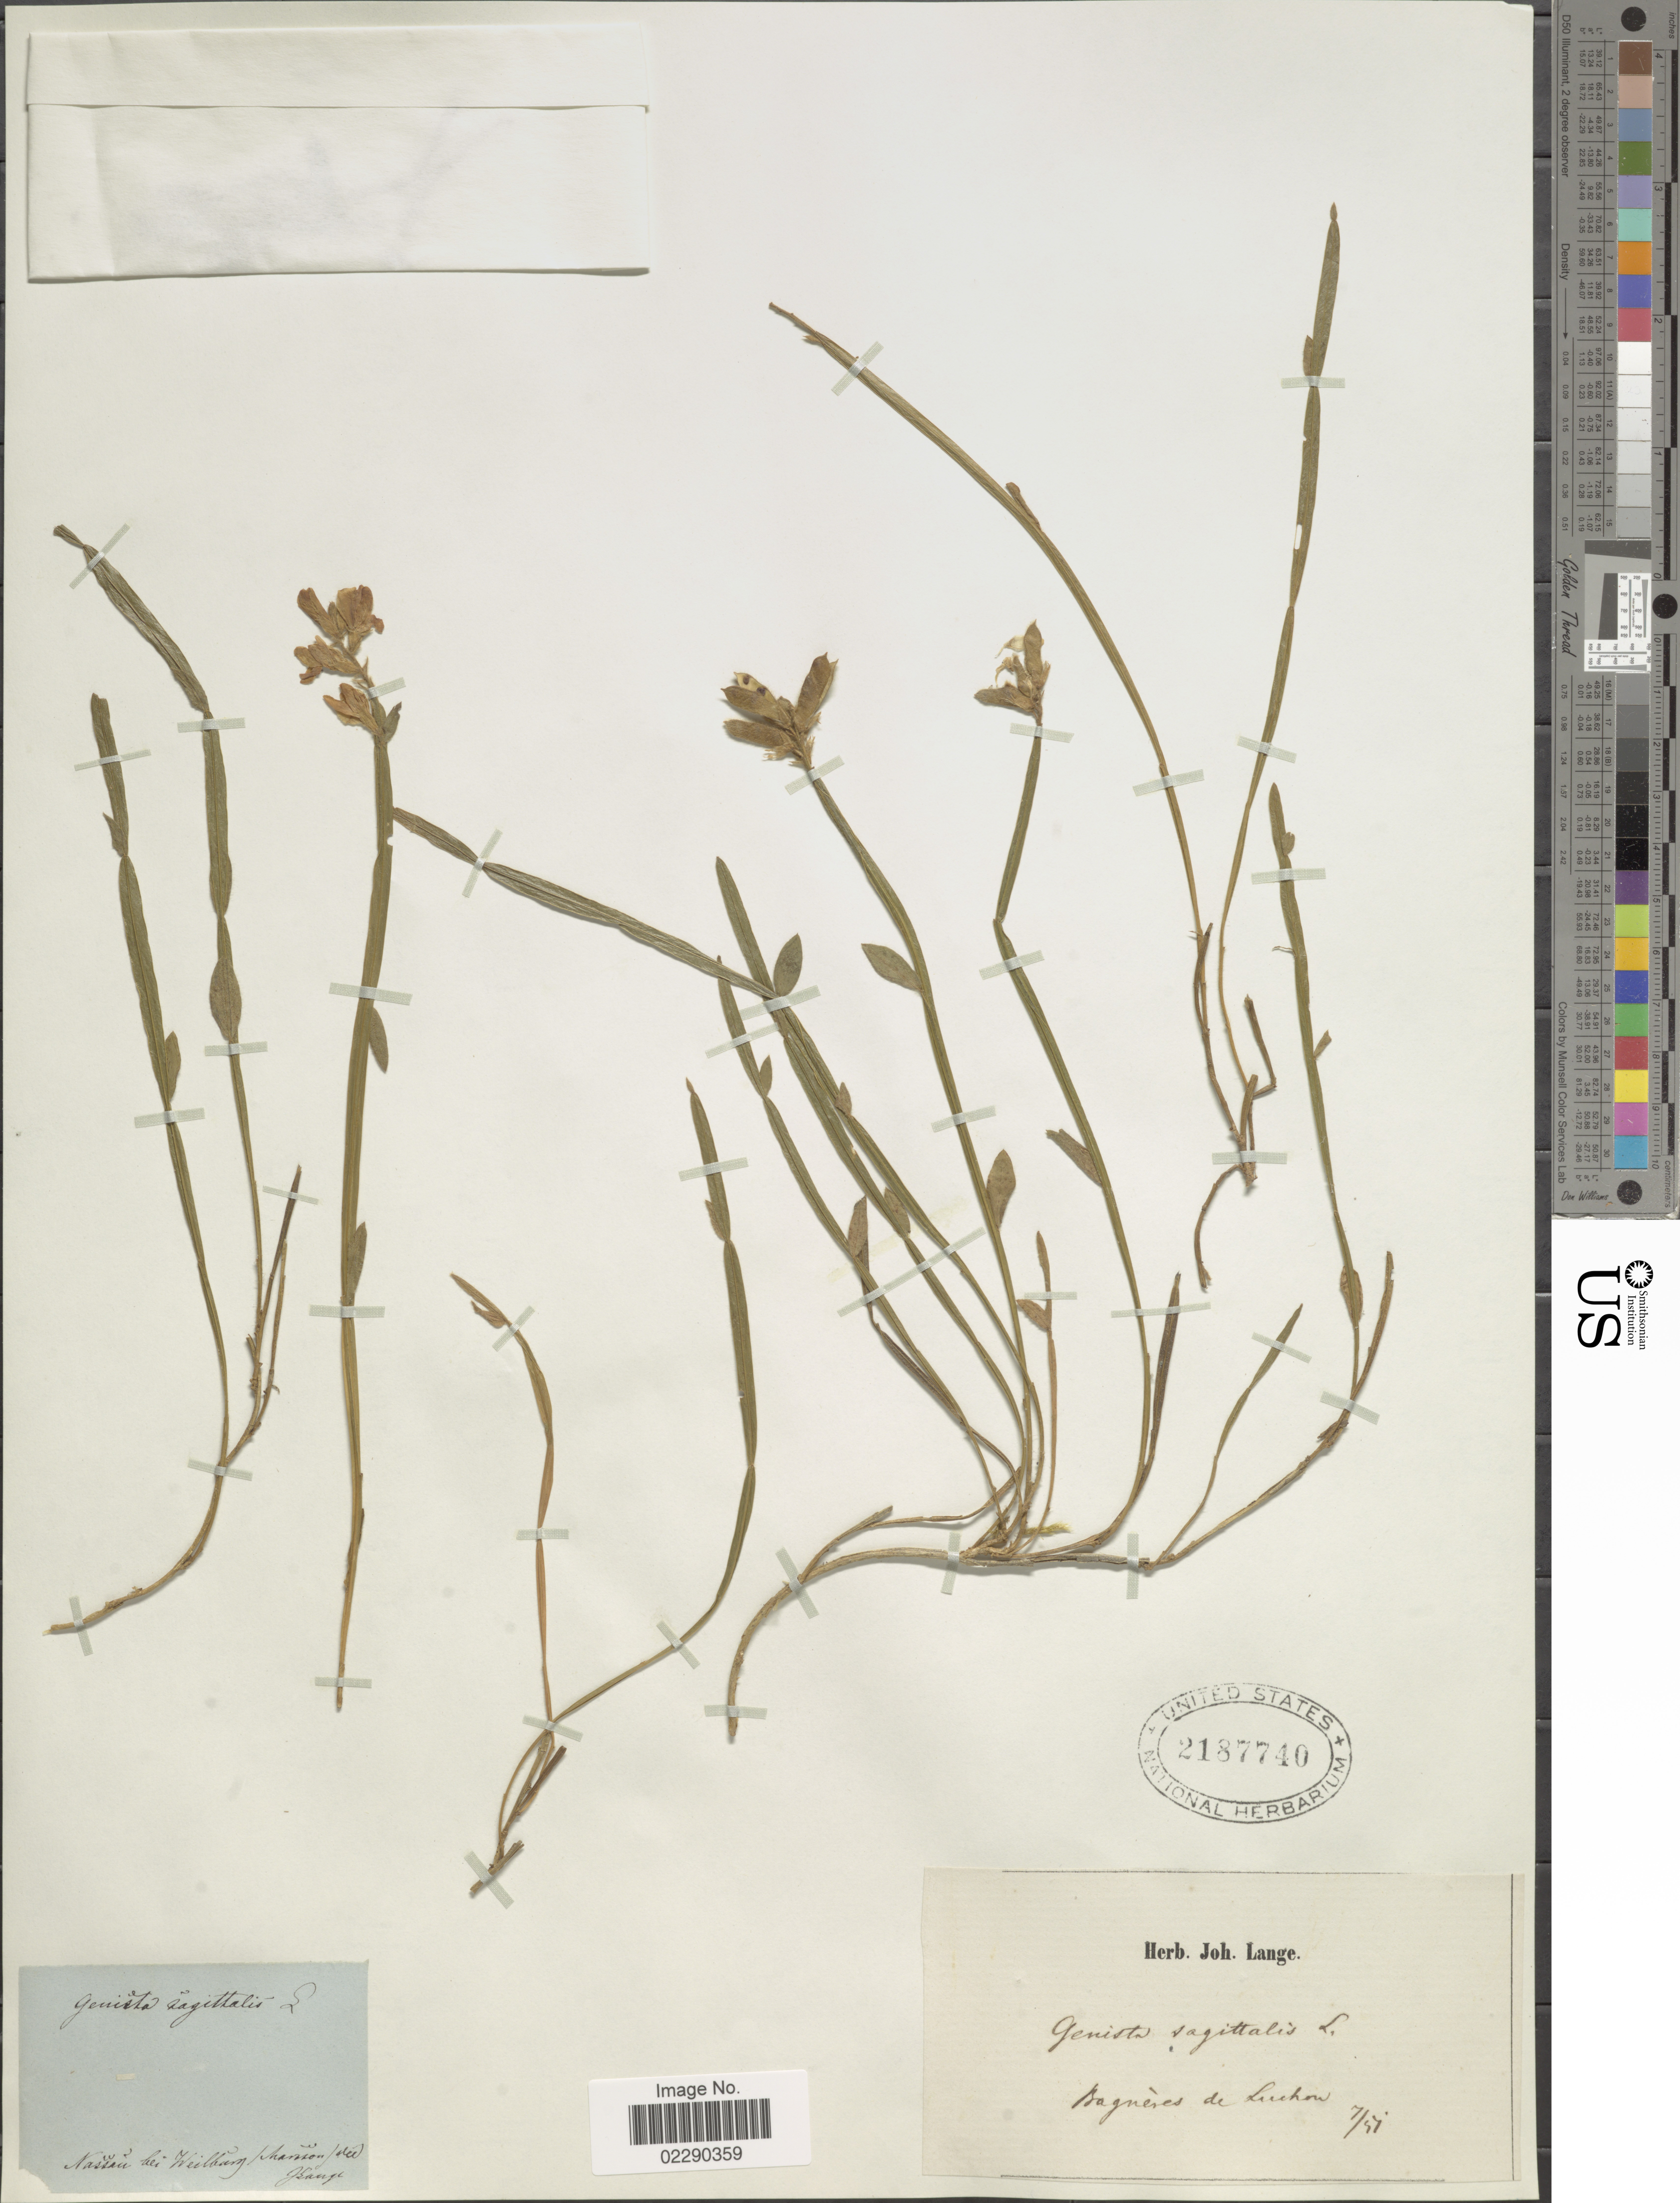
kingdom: Plantae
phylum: Tracheophyta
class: Magnoliopsida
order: Fabales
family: Fabaceae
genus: Genista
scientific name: Genista sagittalis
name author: L.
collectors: J. M. C. Lange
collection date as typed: Transcribed d/m/y: /7/51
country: France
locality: Bagueres de Luchon, Nassau bei Weilburghanzon) [interpreted]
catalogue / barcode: US 2187740